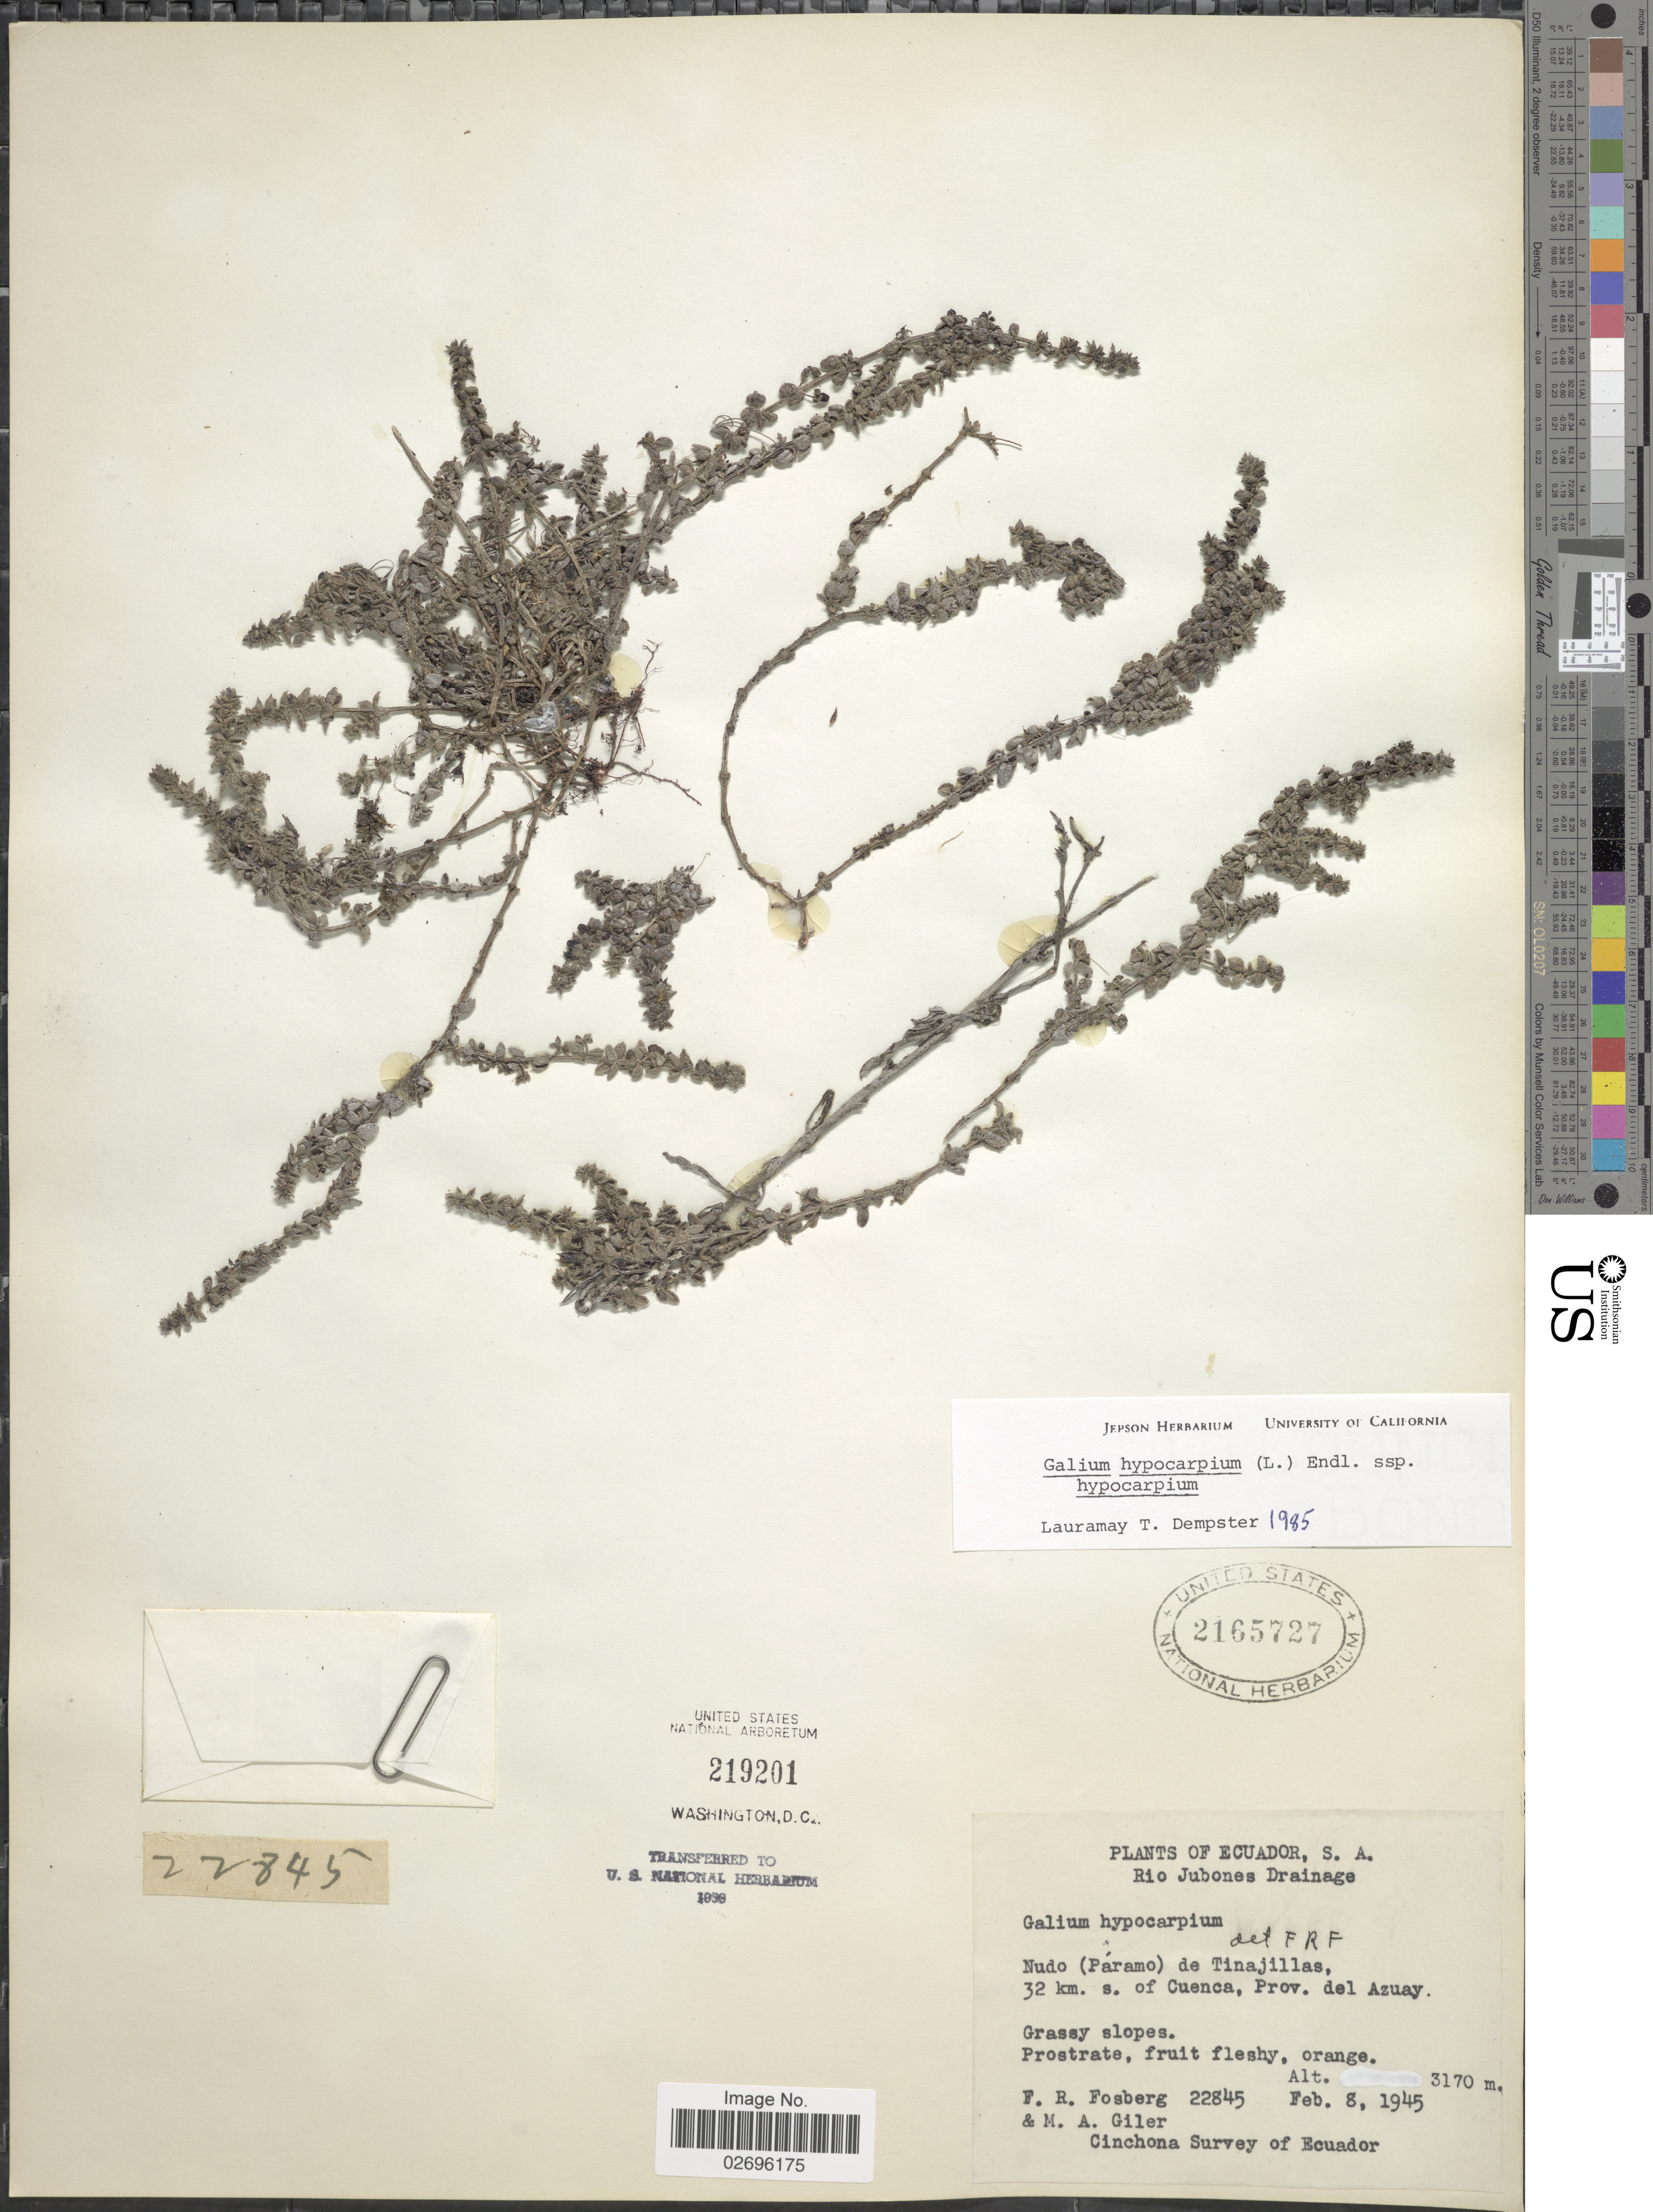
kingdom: Plantae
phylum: Tracheophyta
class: Magnoliopsida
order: Gentianales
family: Rubiaceae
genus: Galium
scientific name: Galium hypocarpium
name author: (L.) Endl. ex Griseb.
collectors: F. R. Fosberg & M. Giler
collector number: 22845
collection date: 1945-02-08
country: Ecuador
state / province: Azuay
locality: Rio Jubones Drainage. Nudo (Paramo) de Tinajillas, 32 km. s. of Cuenca.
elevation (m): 3170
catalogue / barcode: US 2165727